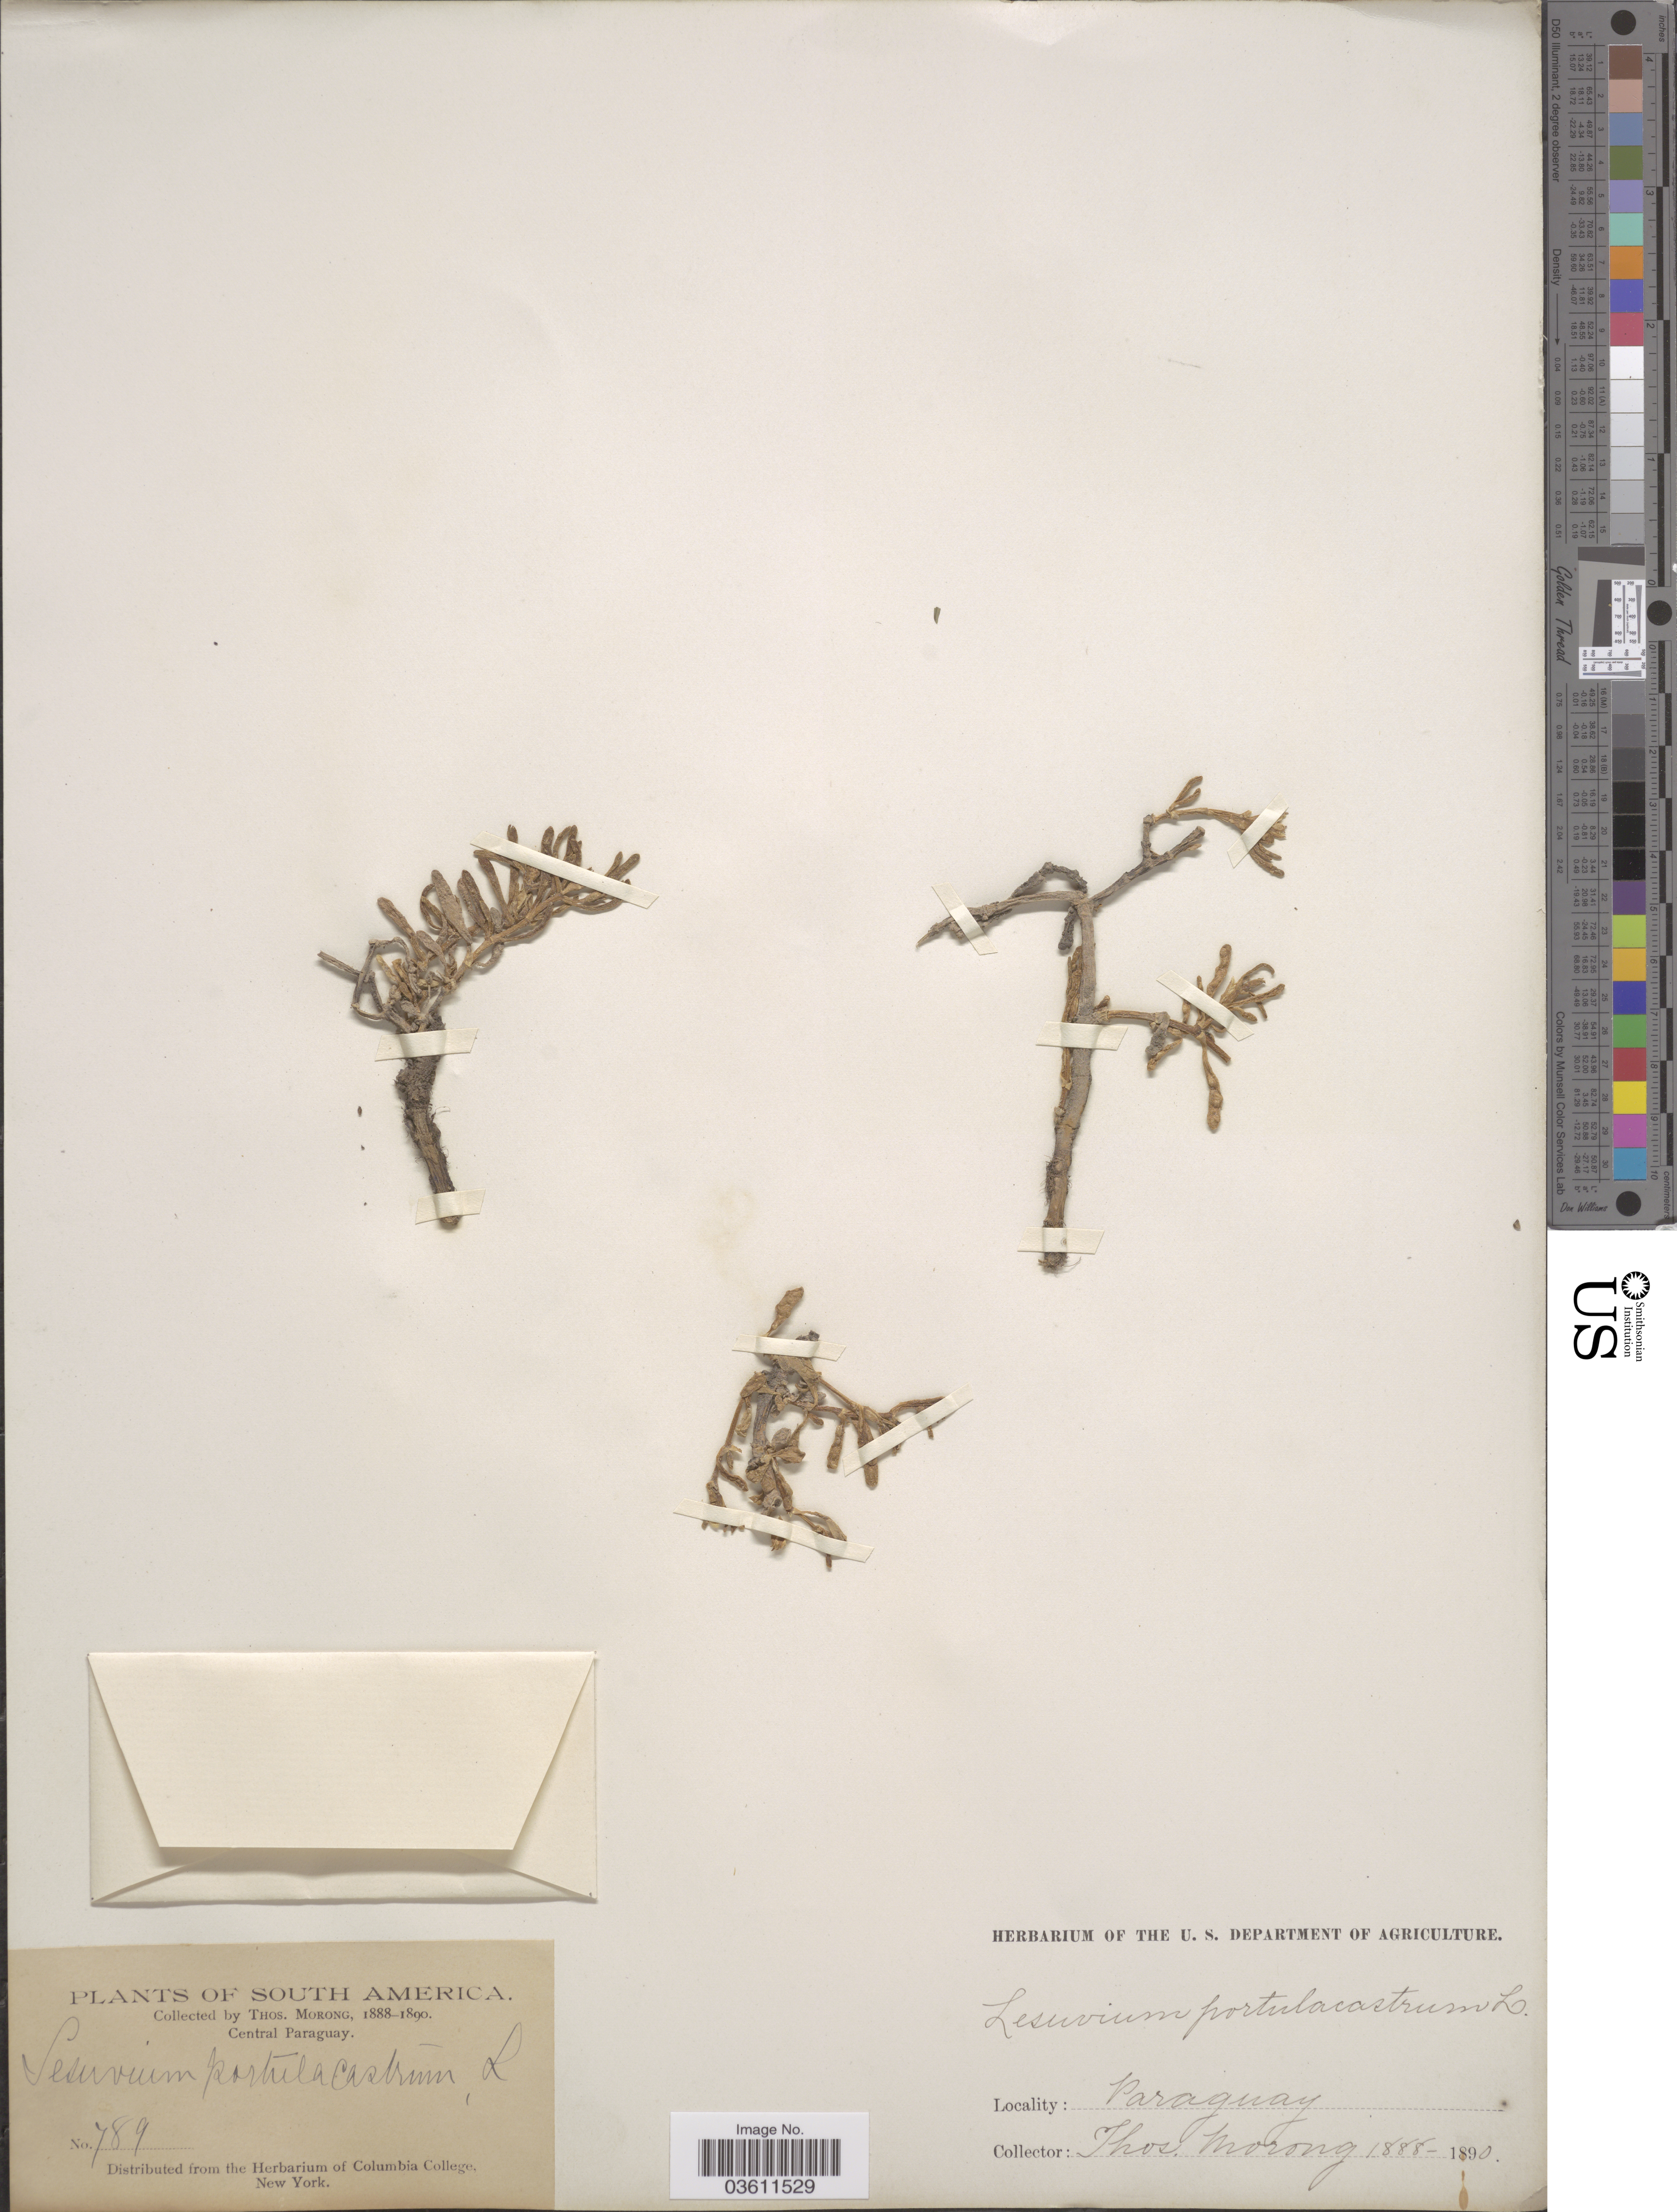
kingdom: Plantae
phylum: Tracheophyta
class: Magnoliopsida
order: Caryophyllales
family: Aizoaceae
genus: Sesuvium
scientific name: Sesuvium portulacastrum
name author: (L.) L.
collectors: ex herb. T. Morong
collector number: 789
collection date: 1888/1890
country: Paraguay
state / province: Central